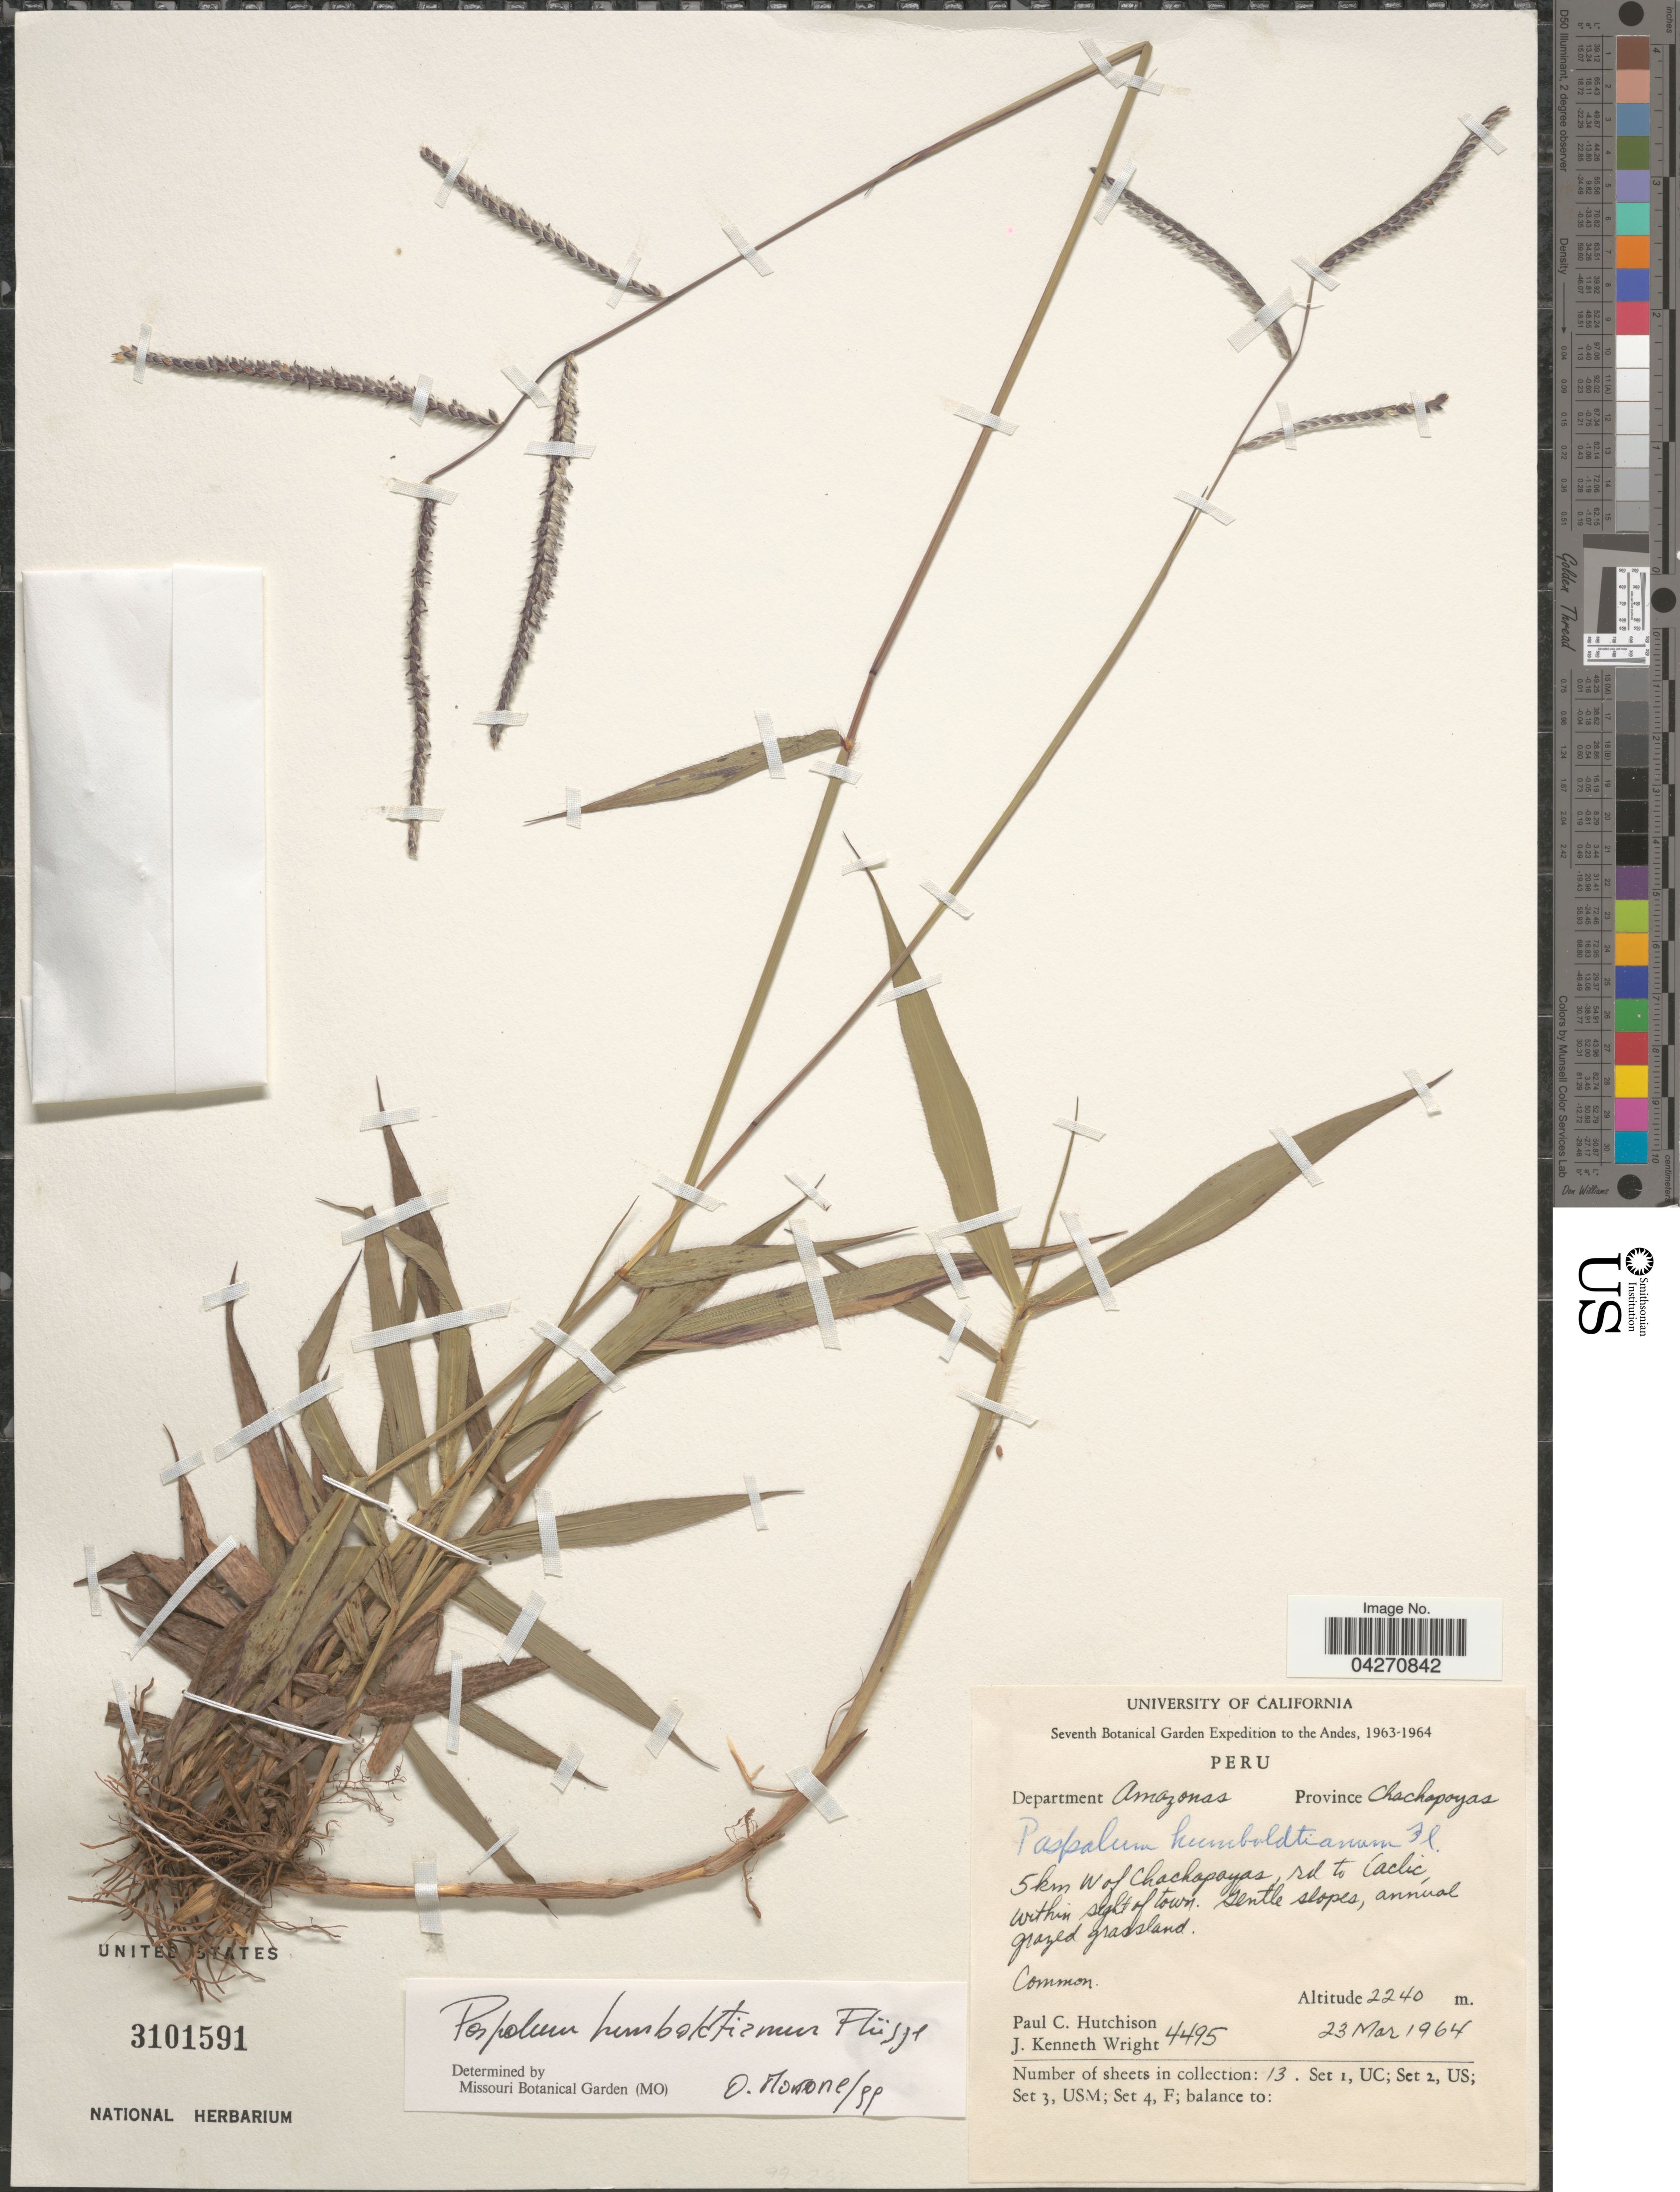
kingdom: Plantae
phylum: Tracheophyta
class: Liliopsida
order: Poales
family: Poaceae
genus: Paspalum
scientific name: Paspalum humboldtianum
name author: Flüggé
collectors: P. C. Hutchison & J. K. Wright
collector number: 4495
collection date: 1964-03-23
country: Peru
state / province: Amazonas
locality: Seventh Botanical Garden Expedition to the Andes, 1963-1964. 5 km W of Chachapoyas, rd to Cachi, within sight of town.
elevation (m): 2240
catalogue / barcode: US 3101591